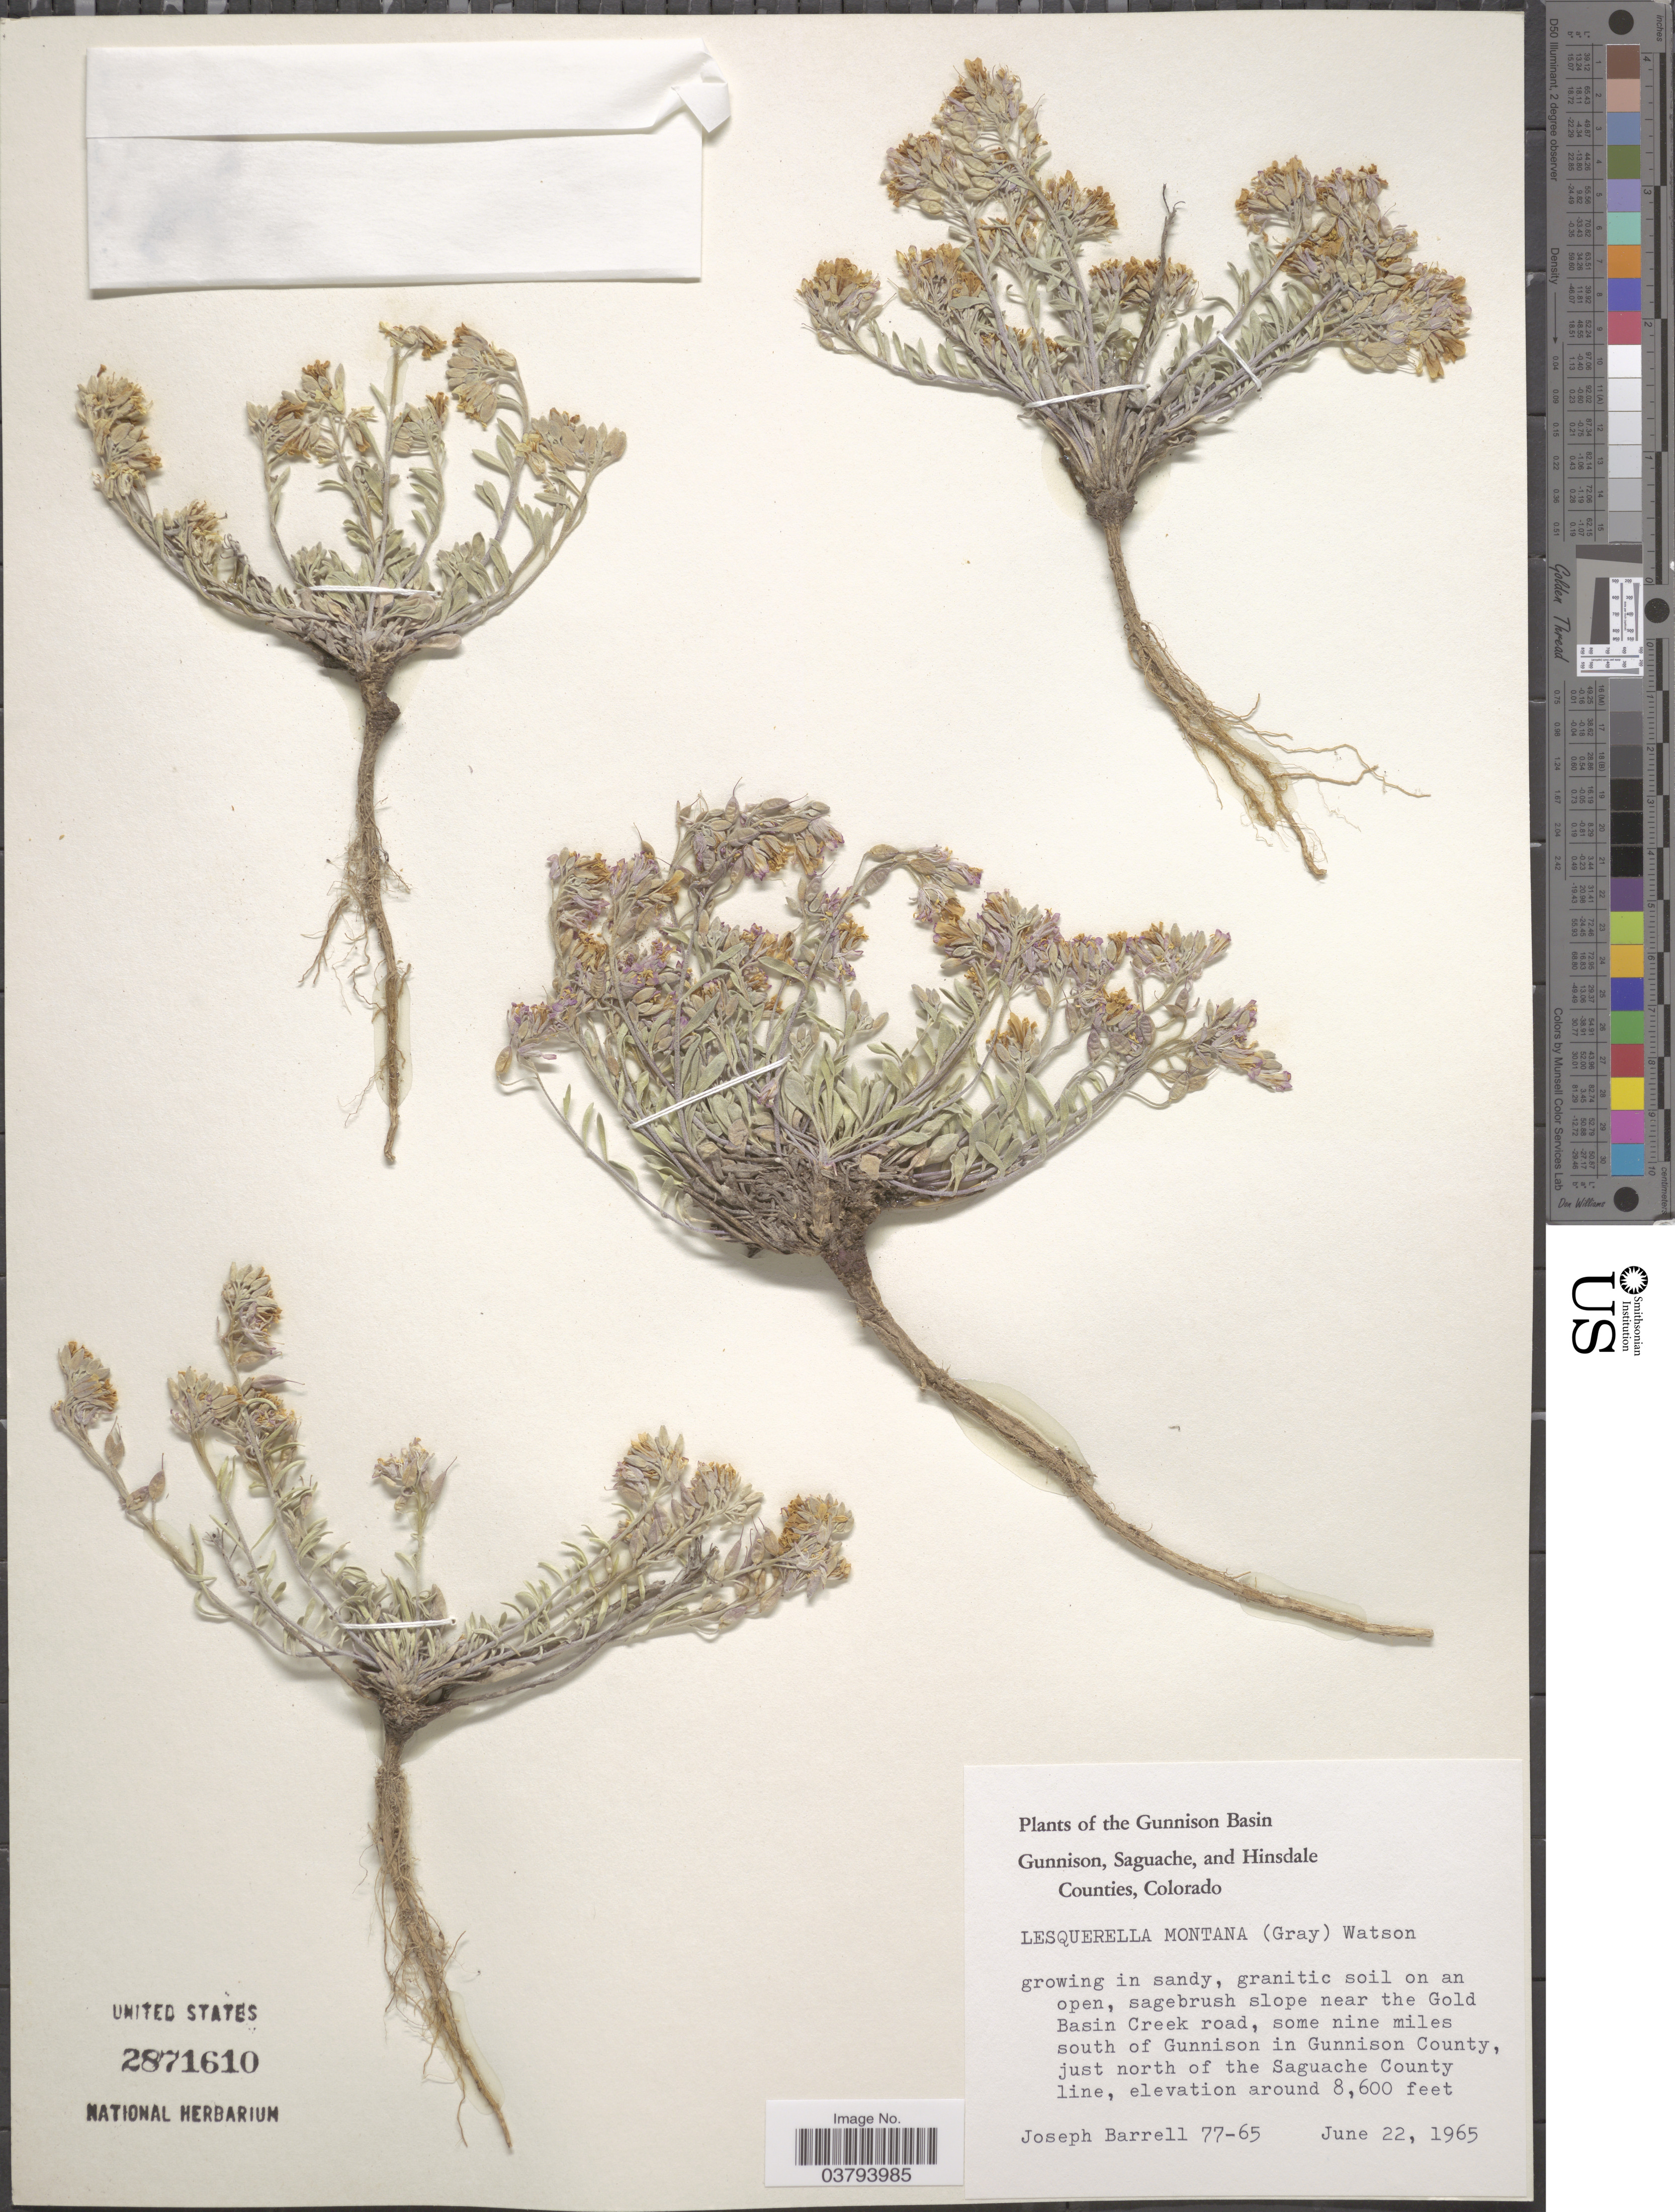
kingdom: Plantae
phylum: Tracheophyta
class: Magnoliopsida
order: Brassicales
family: Brassicaceae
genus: Lesquerella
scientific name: Lesquerella montana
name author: (A. Gray) S. Watson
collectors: J. Barrell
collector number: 77-65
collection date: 1965-06-22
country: United States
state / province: Colorado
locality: The Gunnison Basin. Sagebrush slope near the Gold Basin Creek road, some nine miles south of Gunnison in Gunnison County, just north of the Saguache County line.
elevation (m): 2621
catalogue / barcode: US 2871610